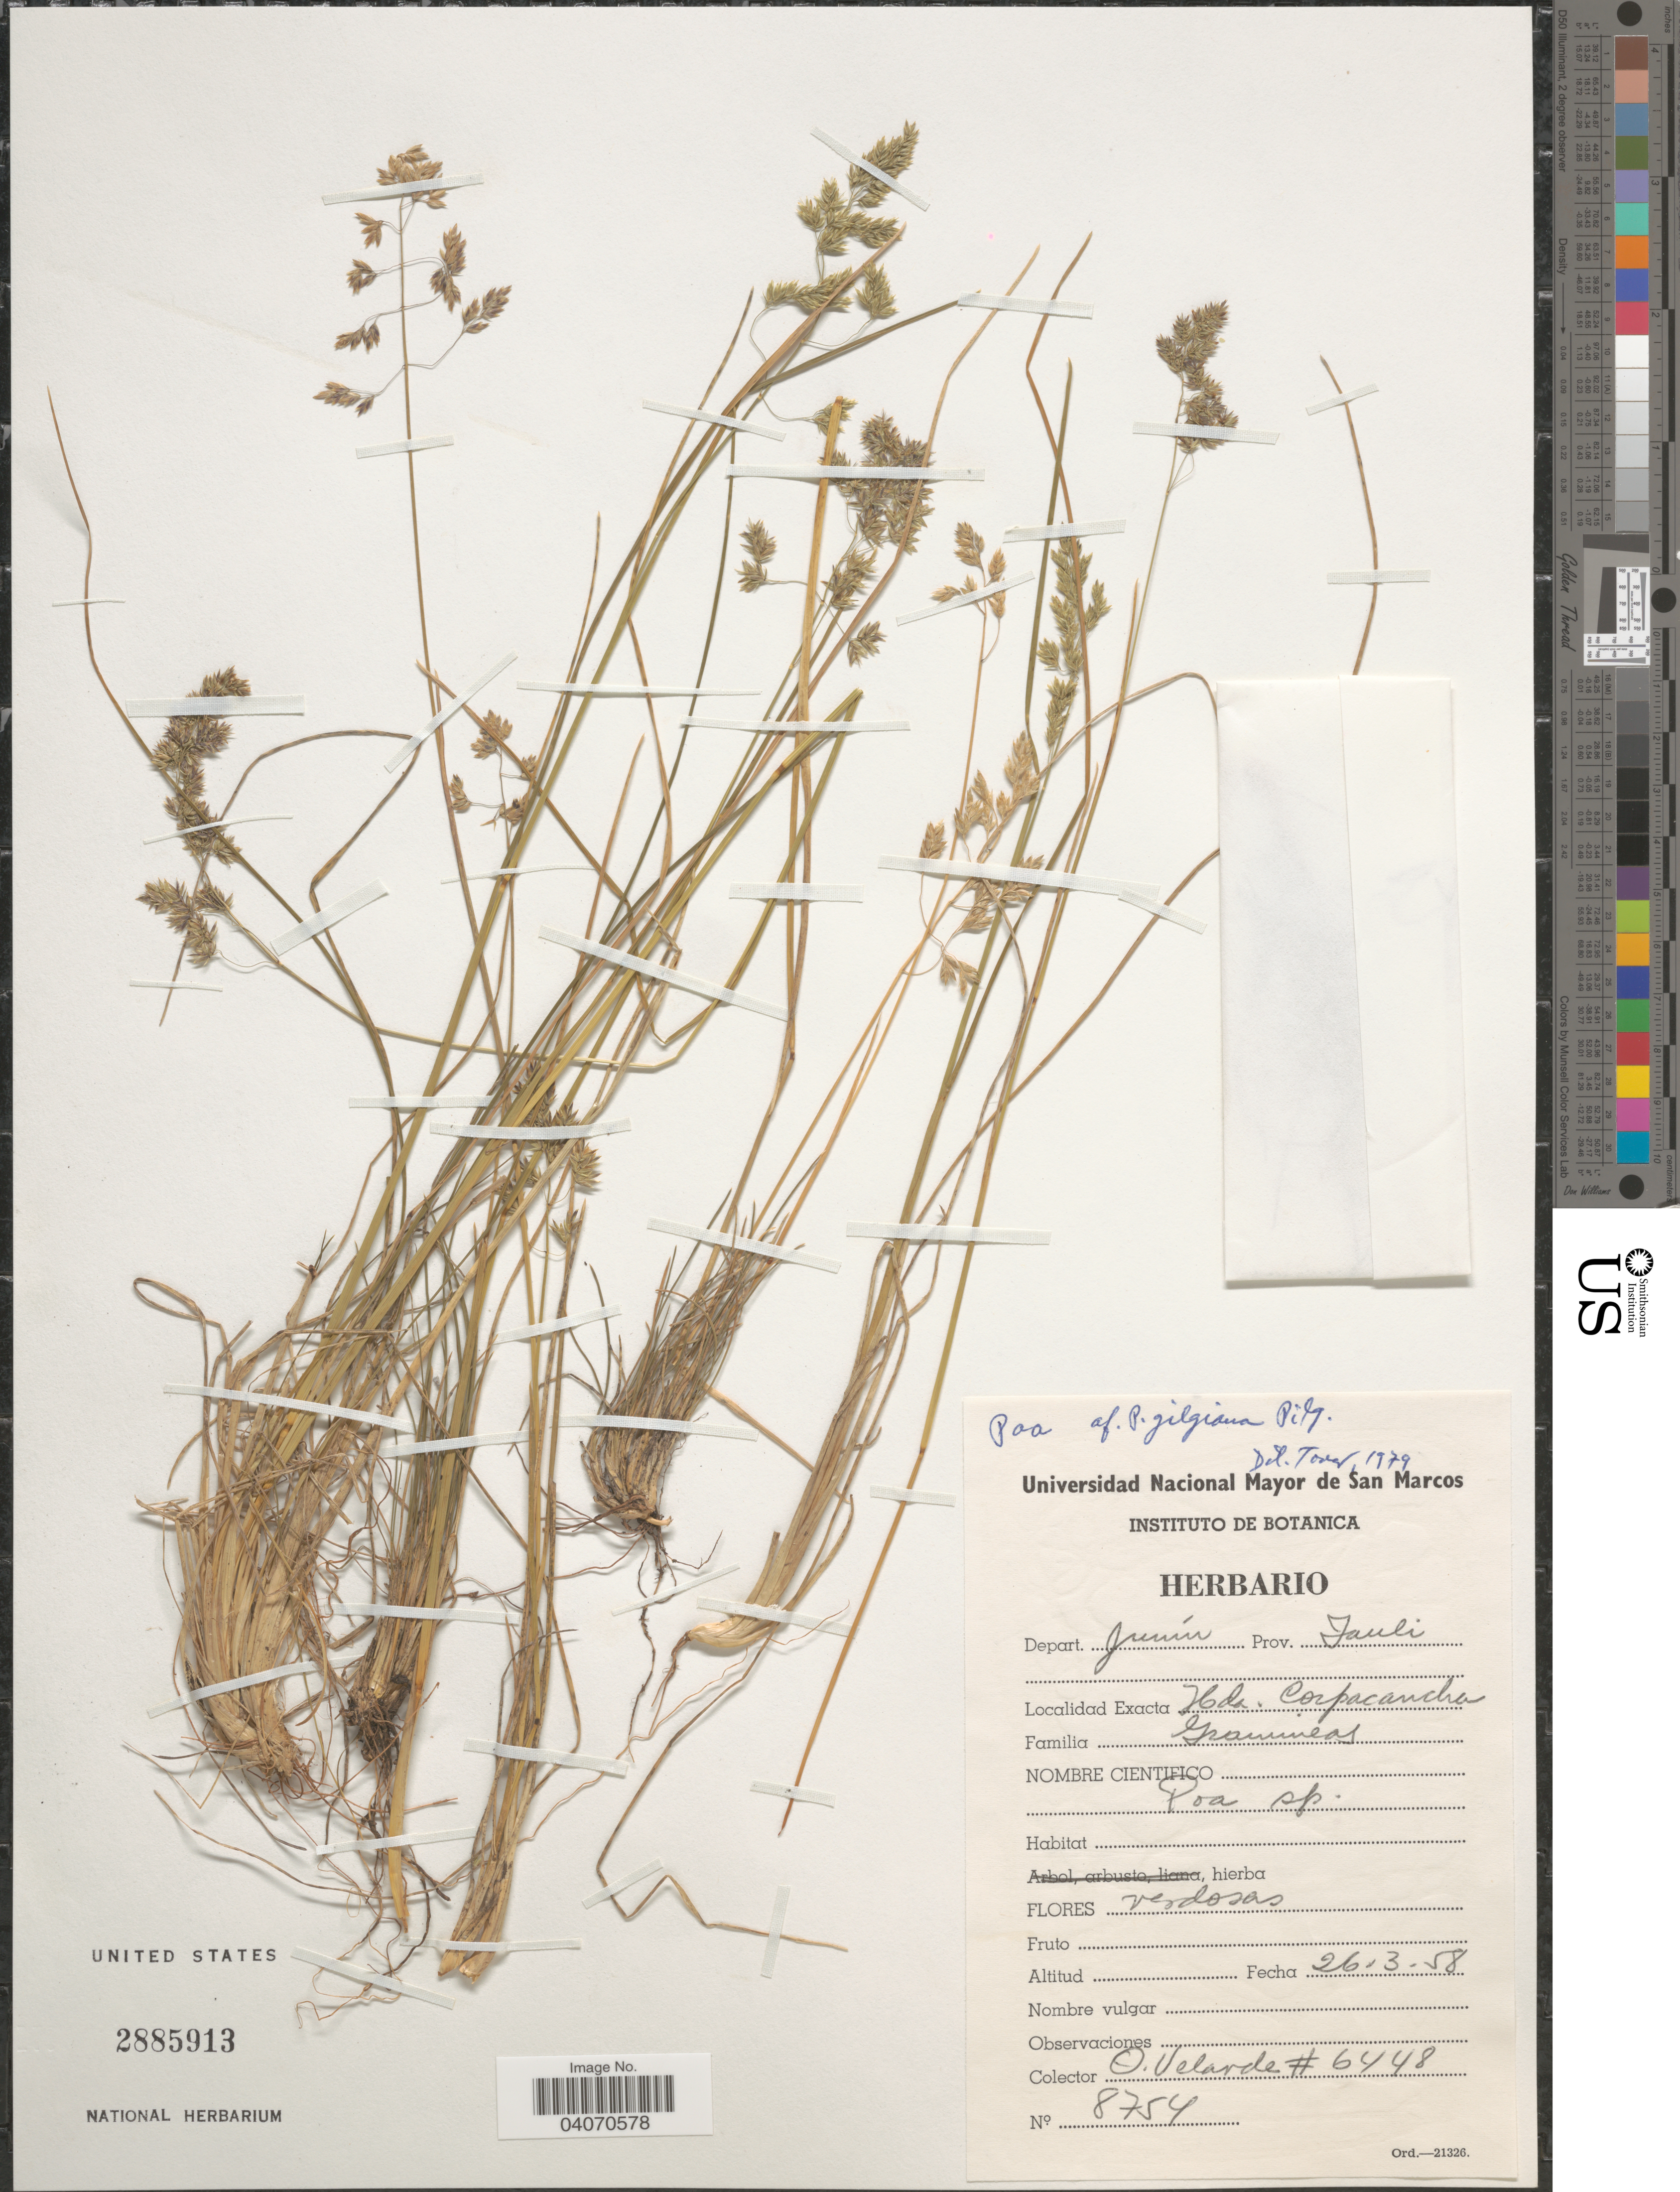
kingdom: Plantae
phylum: Tracheophyta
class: Liliopsida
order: Poales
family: Poaceae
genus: Poa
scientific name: Poa gilgiana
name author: Pilg.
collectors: O. Velarde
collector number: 6448/8754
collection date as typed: Transcribed d/m/y: 26/3/58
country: Peru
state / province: Junín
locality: Depart. Junín. Prov. Yauli. Hda. Corpacancha.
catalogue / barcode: US 2885913